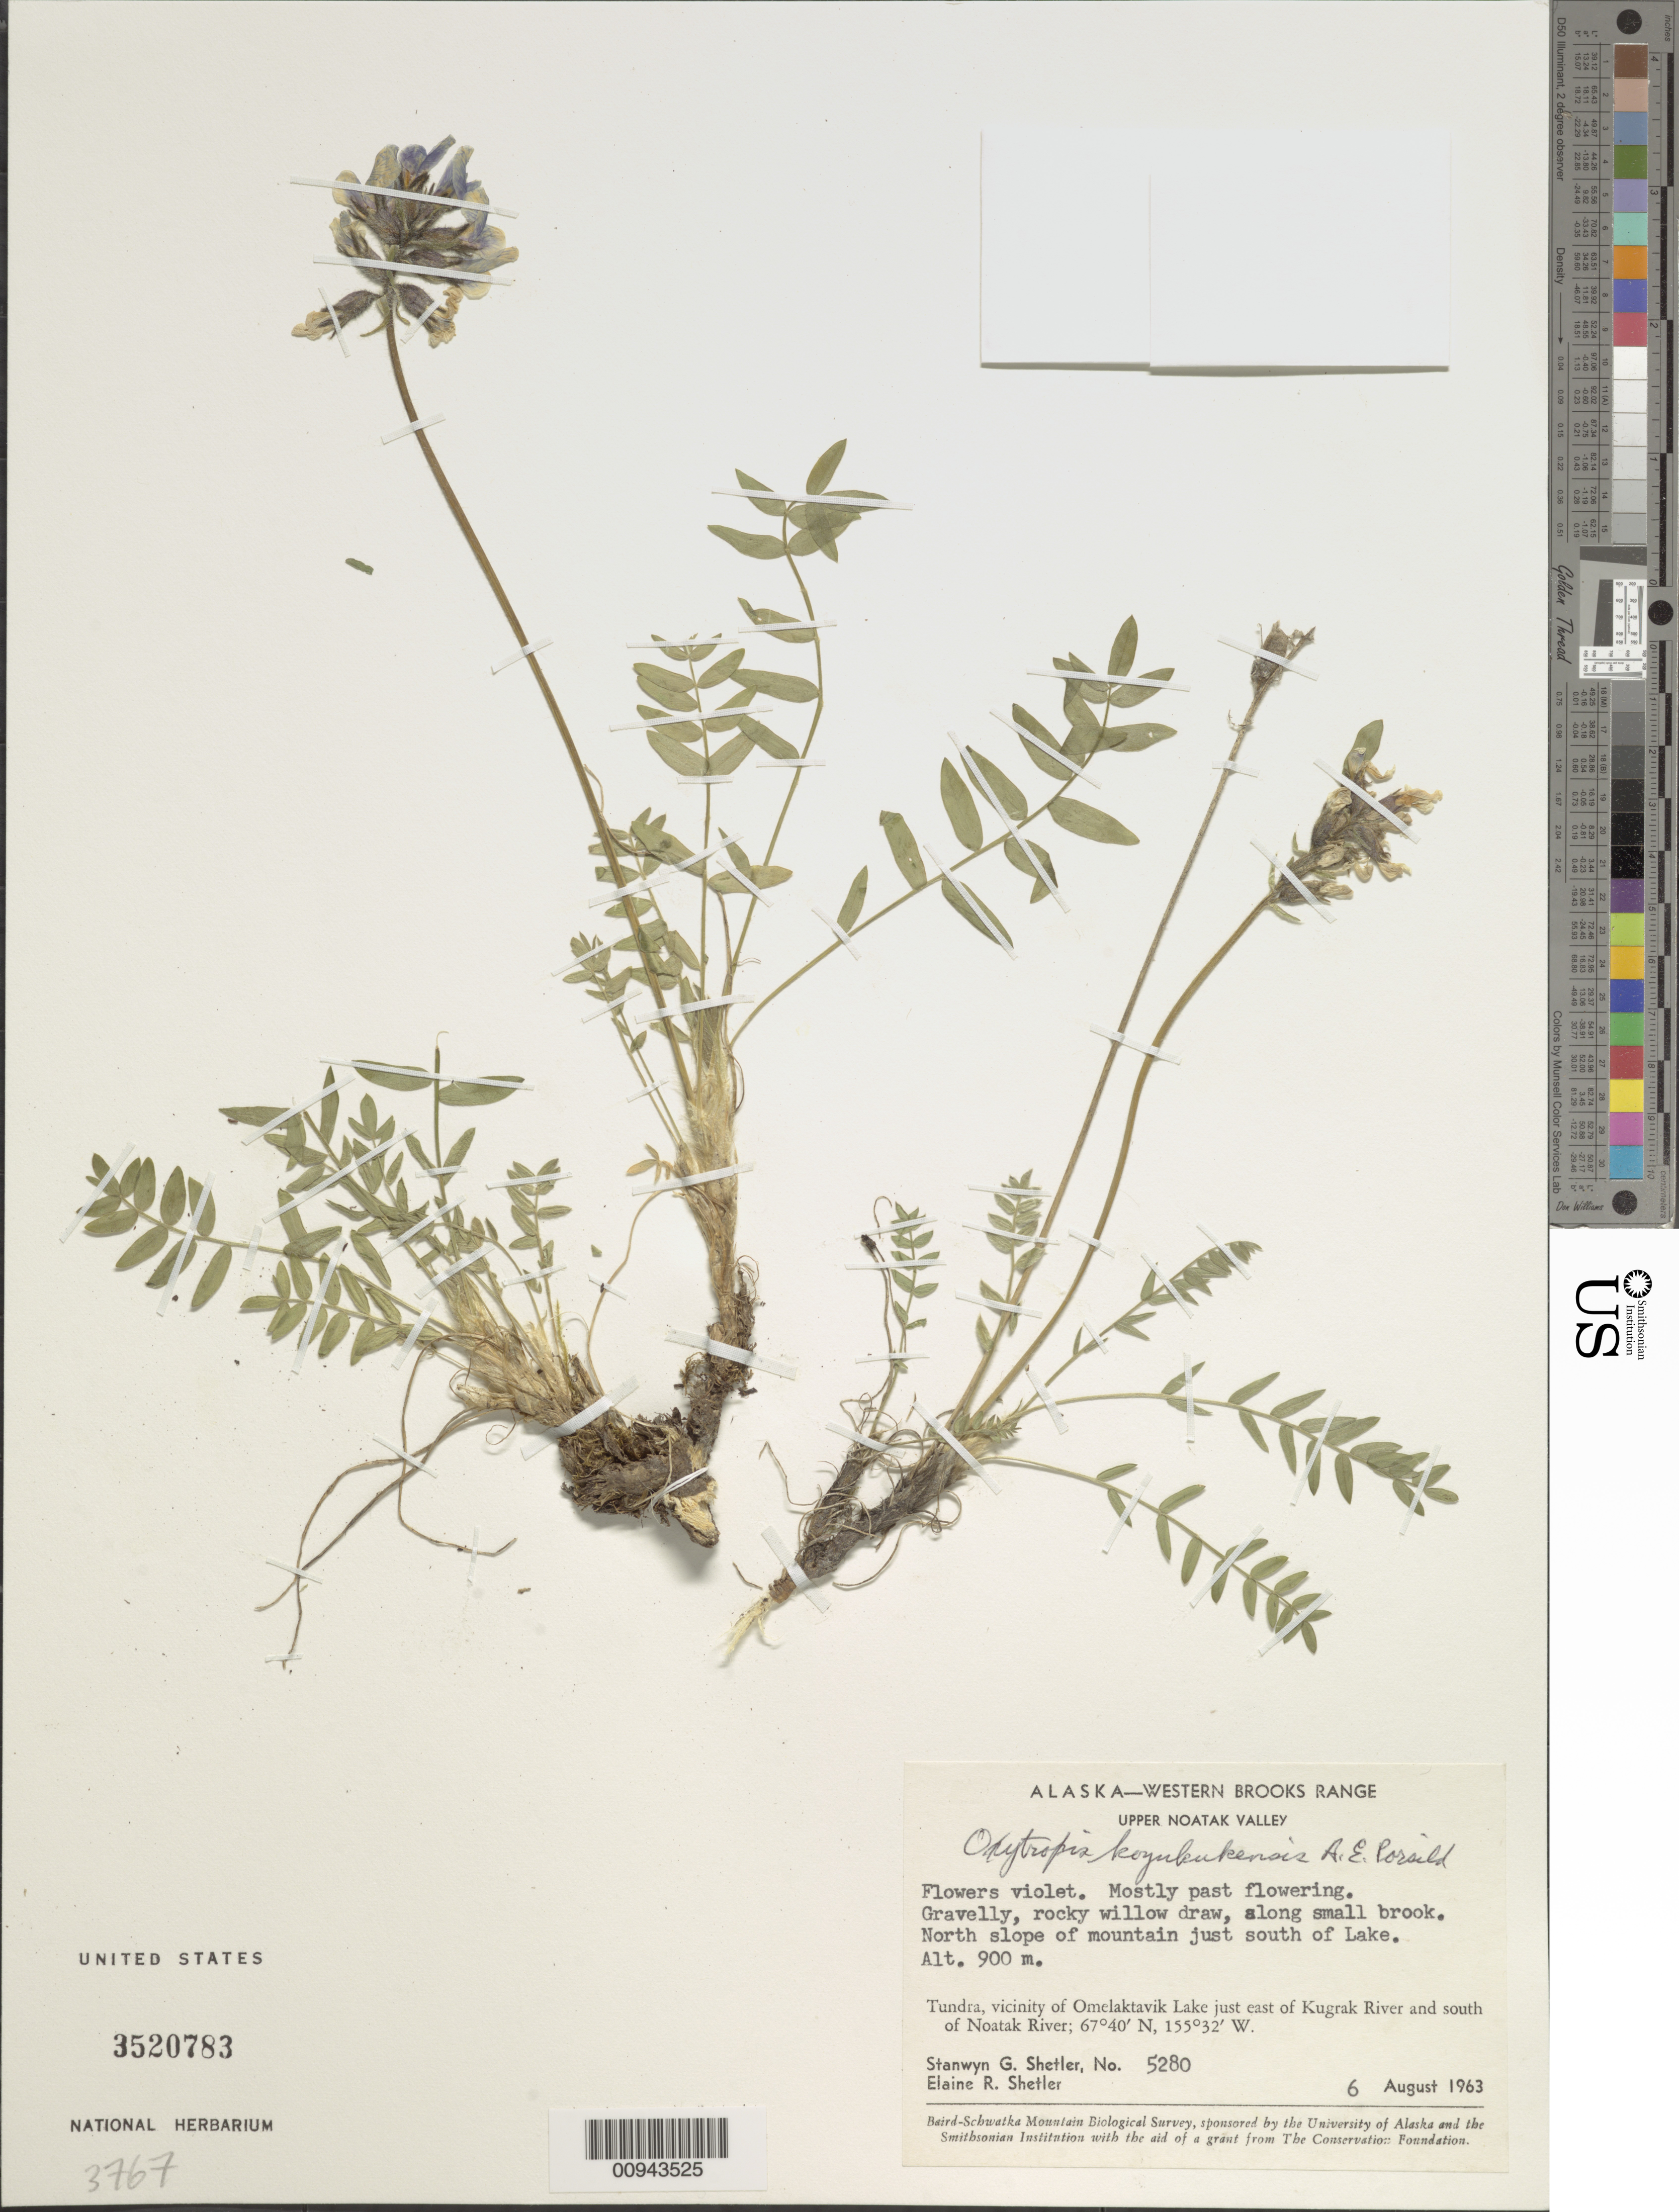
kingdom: Plantae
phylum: Tracheophyta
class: Magnoliopsida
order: Fabales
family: Fabaceae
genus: Oxytropis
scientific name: Oxytropis koyukukensis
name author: A.E. Porsild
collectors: S. Shetler & E. R. Shetler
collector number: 5280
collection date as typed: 06 Aug 1963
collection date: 1963-08-06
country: United States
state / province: Alaska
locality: Vicinity of Omelaktavik Lake just east of Kugrak River and south of Noatak River. Western Brooks Range, Upper Noatak Valley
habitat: Tundra. Gravelly, rocky willow draw along small brook. North slope of mountain just south of Lake.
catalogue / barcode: US 3520783